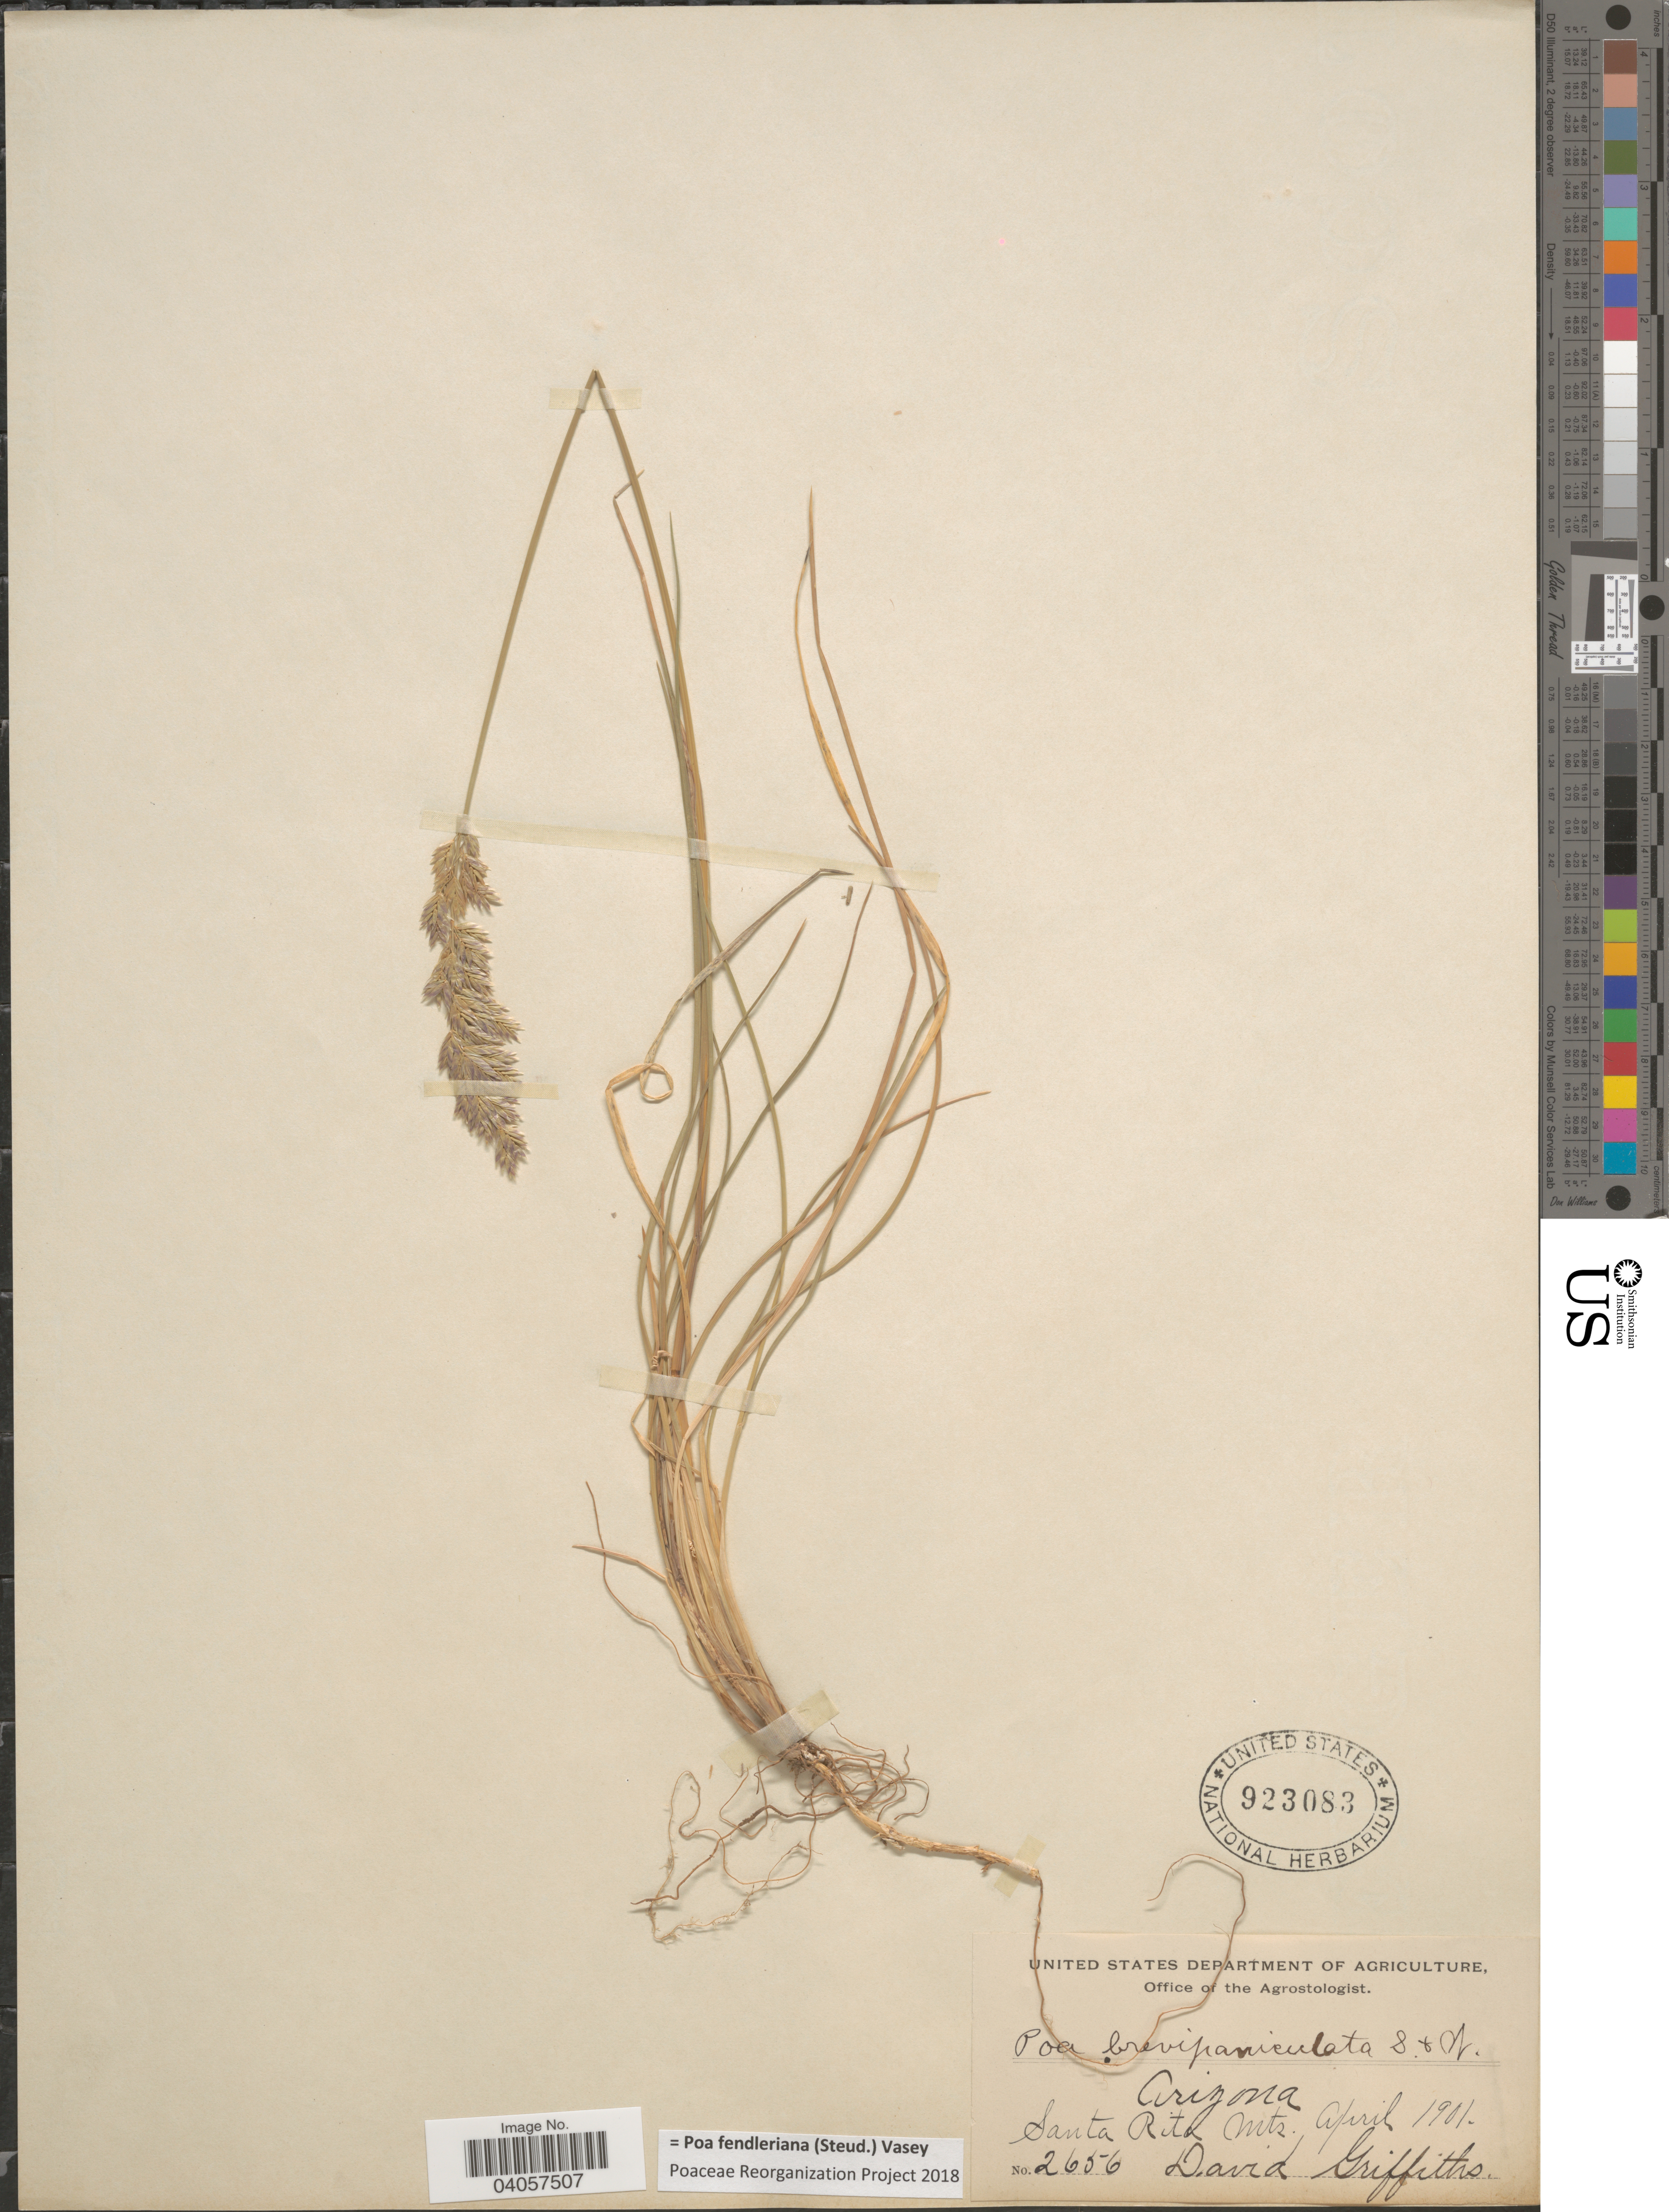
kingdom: Plantae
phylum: Tracheophyta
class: Liliopsida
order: Poales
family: Poaceae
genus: Poa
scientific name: Poa fendleriana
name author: (Steud.) Vasey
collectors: D. Griffiths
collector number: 2656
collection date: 1901-04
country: United States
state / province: Arizona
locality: Santa Rita Mts.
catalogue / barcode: US 923083